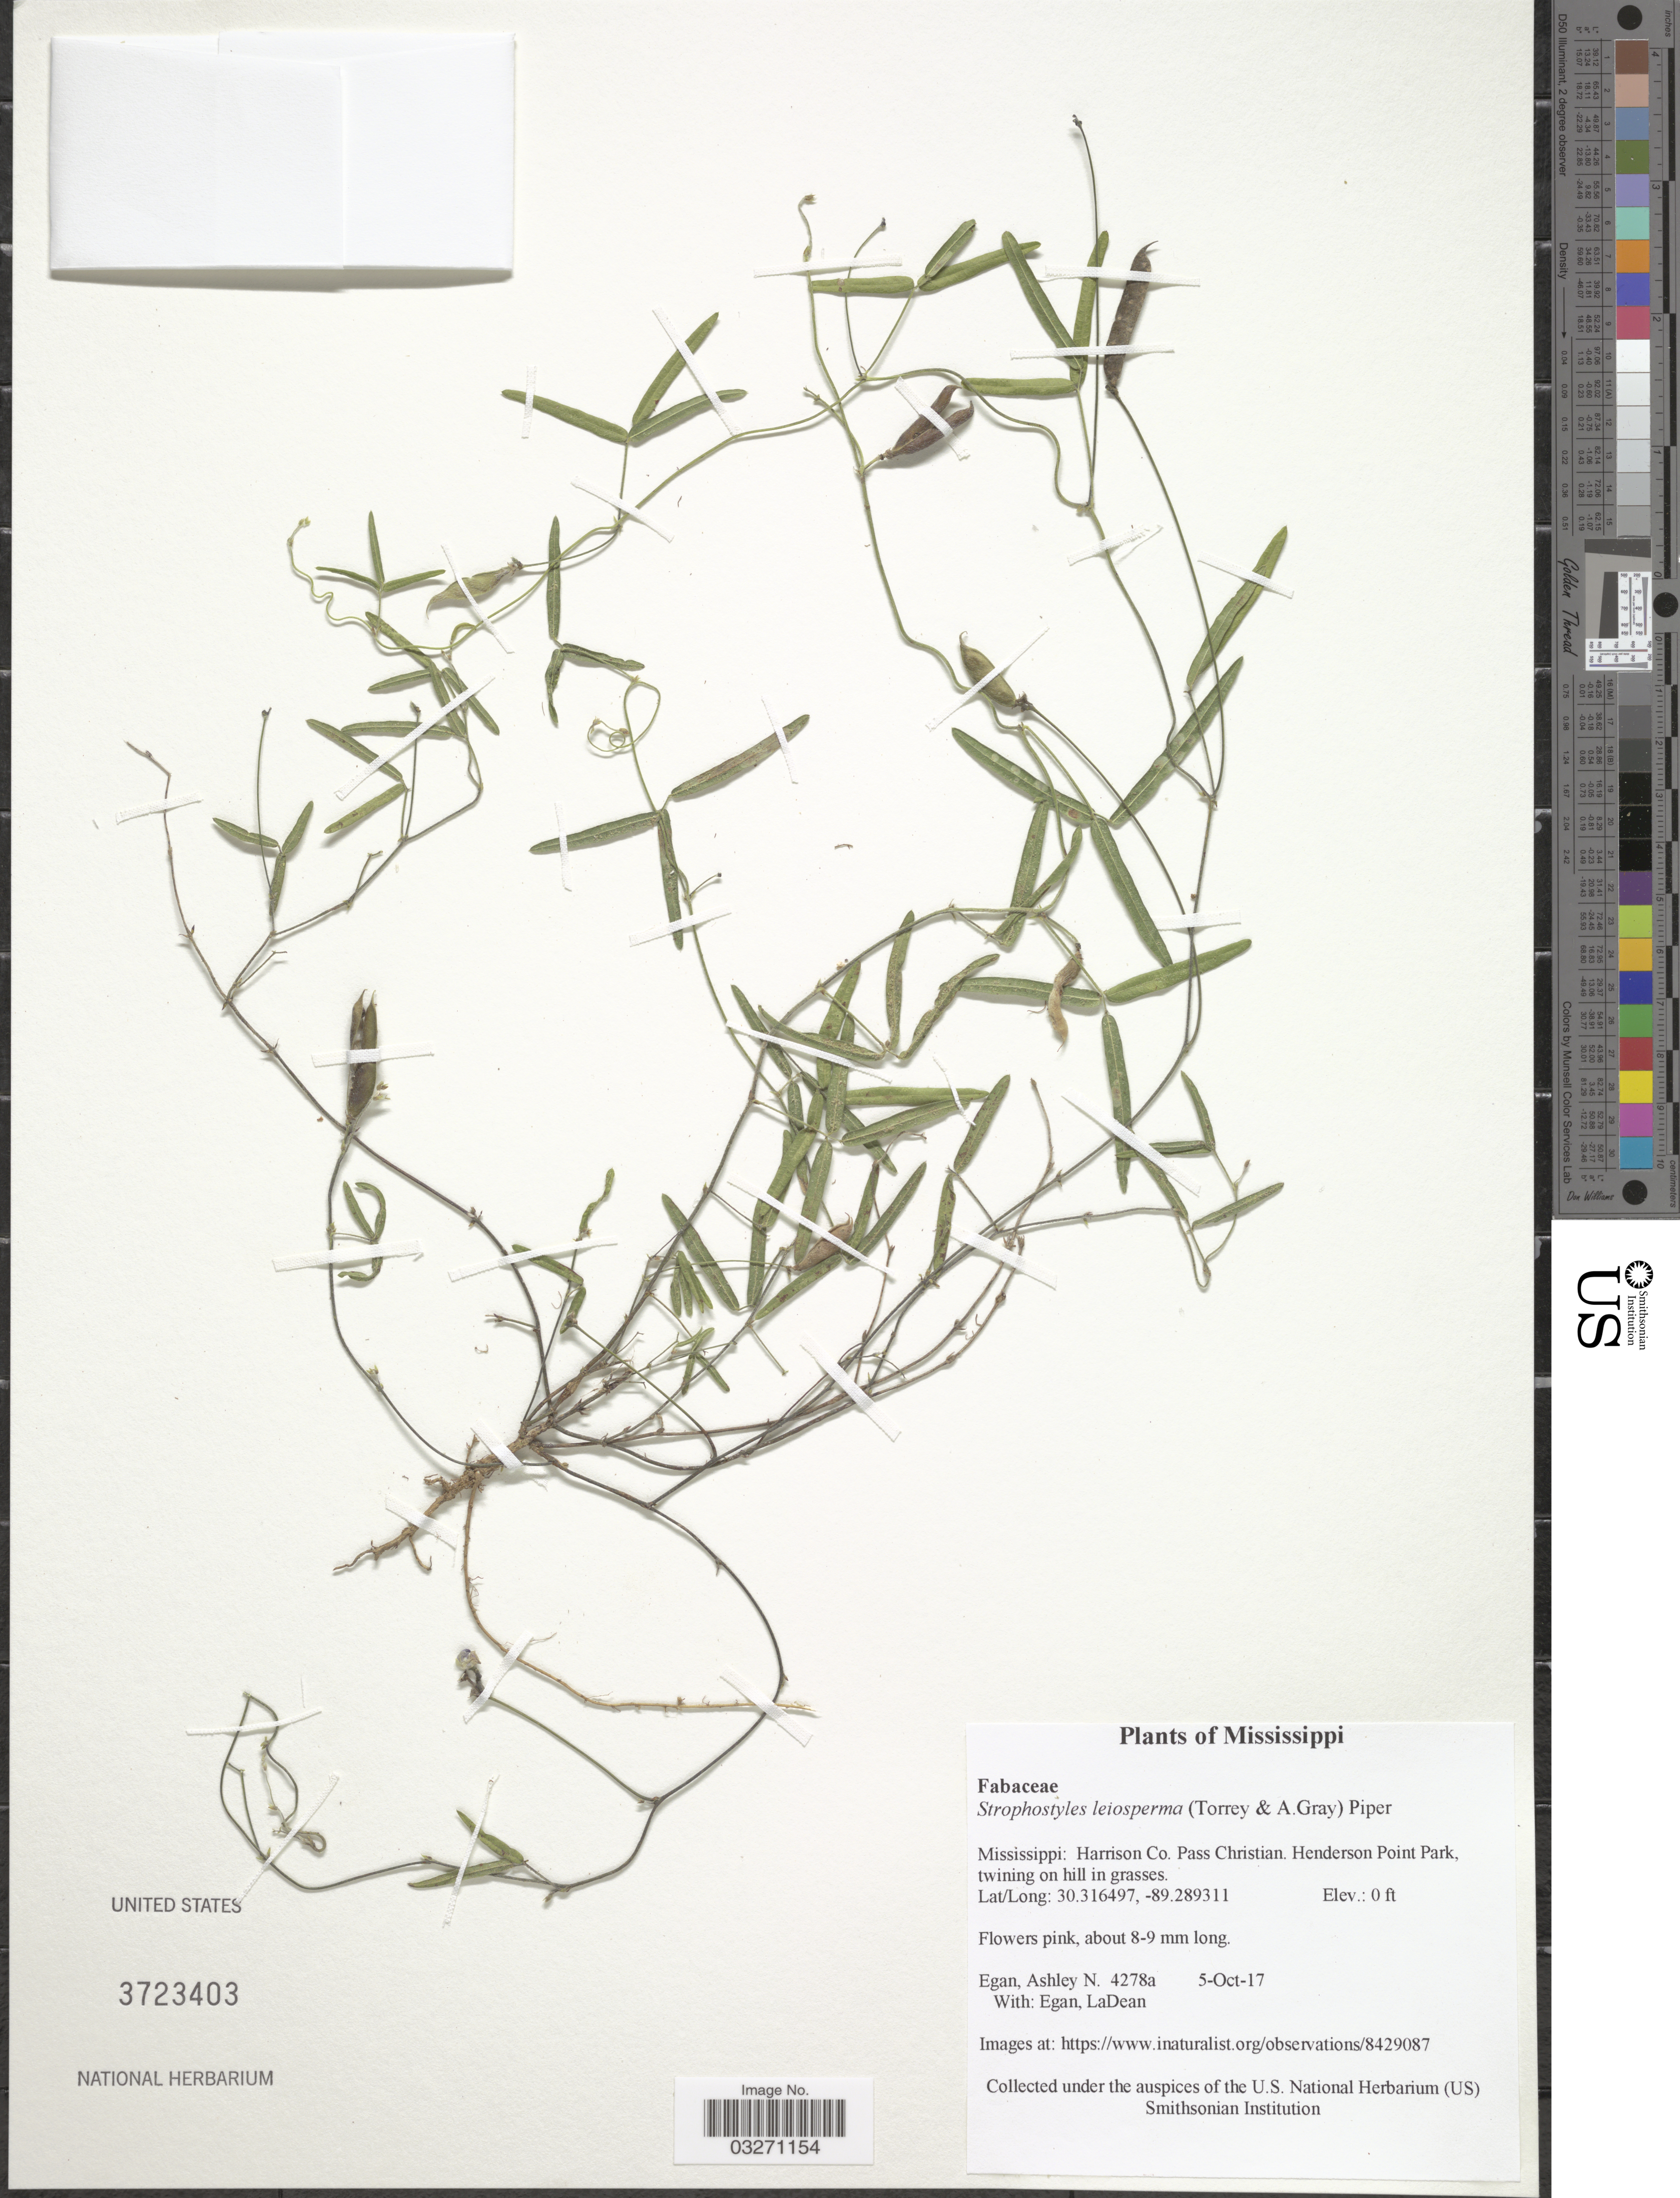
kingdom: Plantae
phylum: Tracheophyta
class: Magnoliopsida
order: Fabales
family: Fabaceae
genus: Strophostyles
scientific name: Strophostyles leiosperma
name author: (Torr. & A. Gray) Piper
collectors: A. N. Egan & E. Ladean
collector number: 4278a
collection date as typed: Transcribed d/m/y: 5/10/17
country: United States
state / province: Mississippi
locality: Harrison Co. Pass Chirstian. Henderson Point Park.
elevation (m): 0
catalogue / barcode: US 3723403